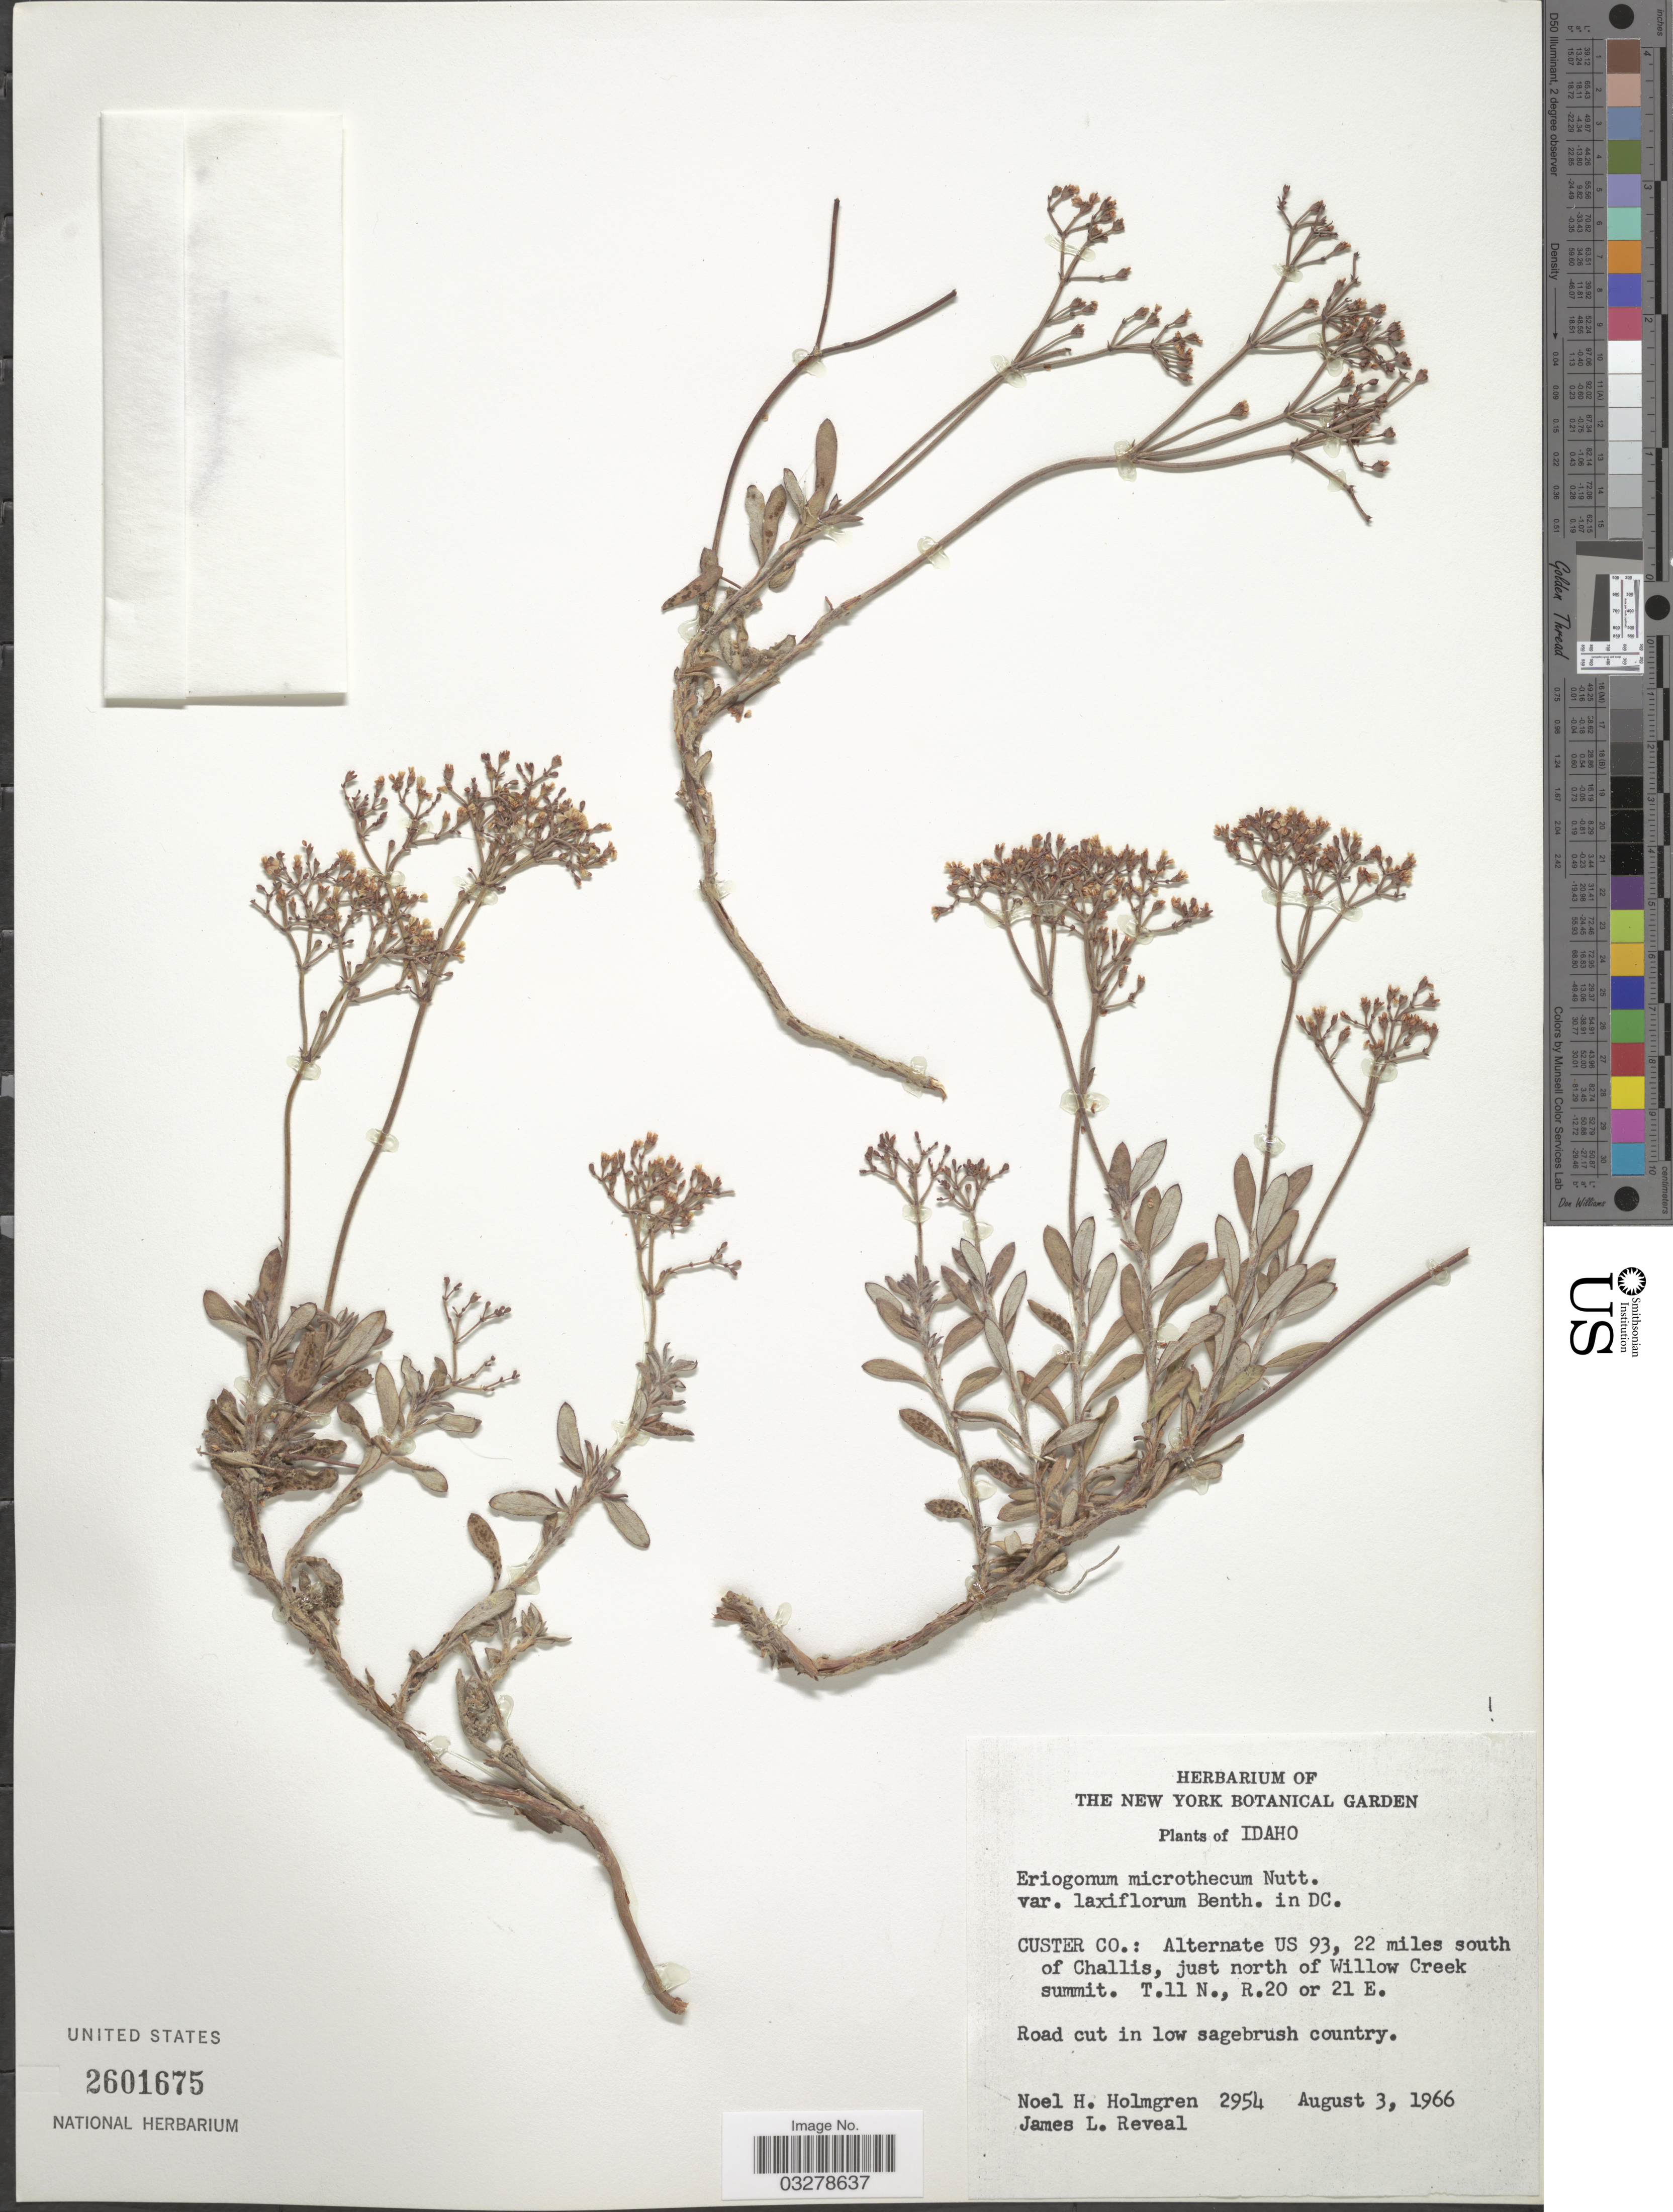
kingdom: Plantae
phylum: Tracheophyta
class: Magnoliopsida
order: Caryophyllales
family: Polygonaceae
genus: Eriogonum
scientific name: Eriogonum microtheca var. laxiflorum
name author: Hook.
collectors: N. H. Holmgren & J. L. Reveal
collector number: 2954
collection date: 1966-08-03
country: United States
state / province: Idaho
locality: Custer Co.: Alternate US 93, 22 miles south of Challis, just north of Willow Creek summit. T.11 N., R. 20 or 21 E.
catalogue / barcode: US 2601675